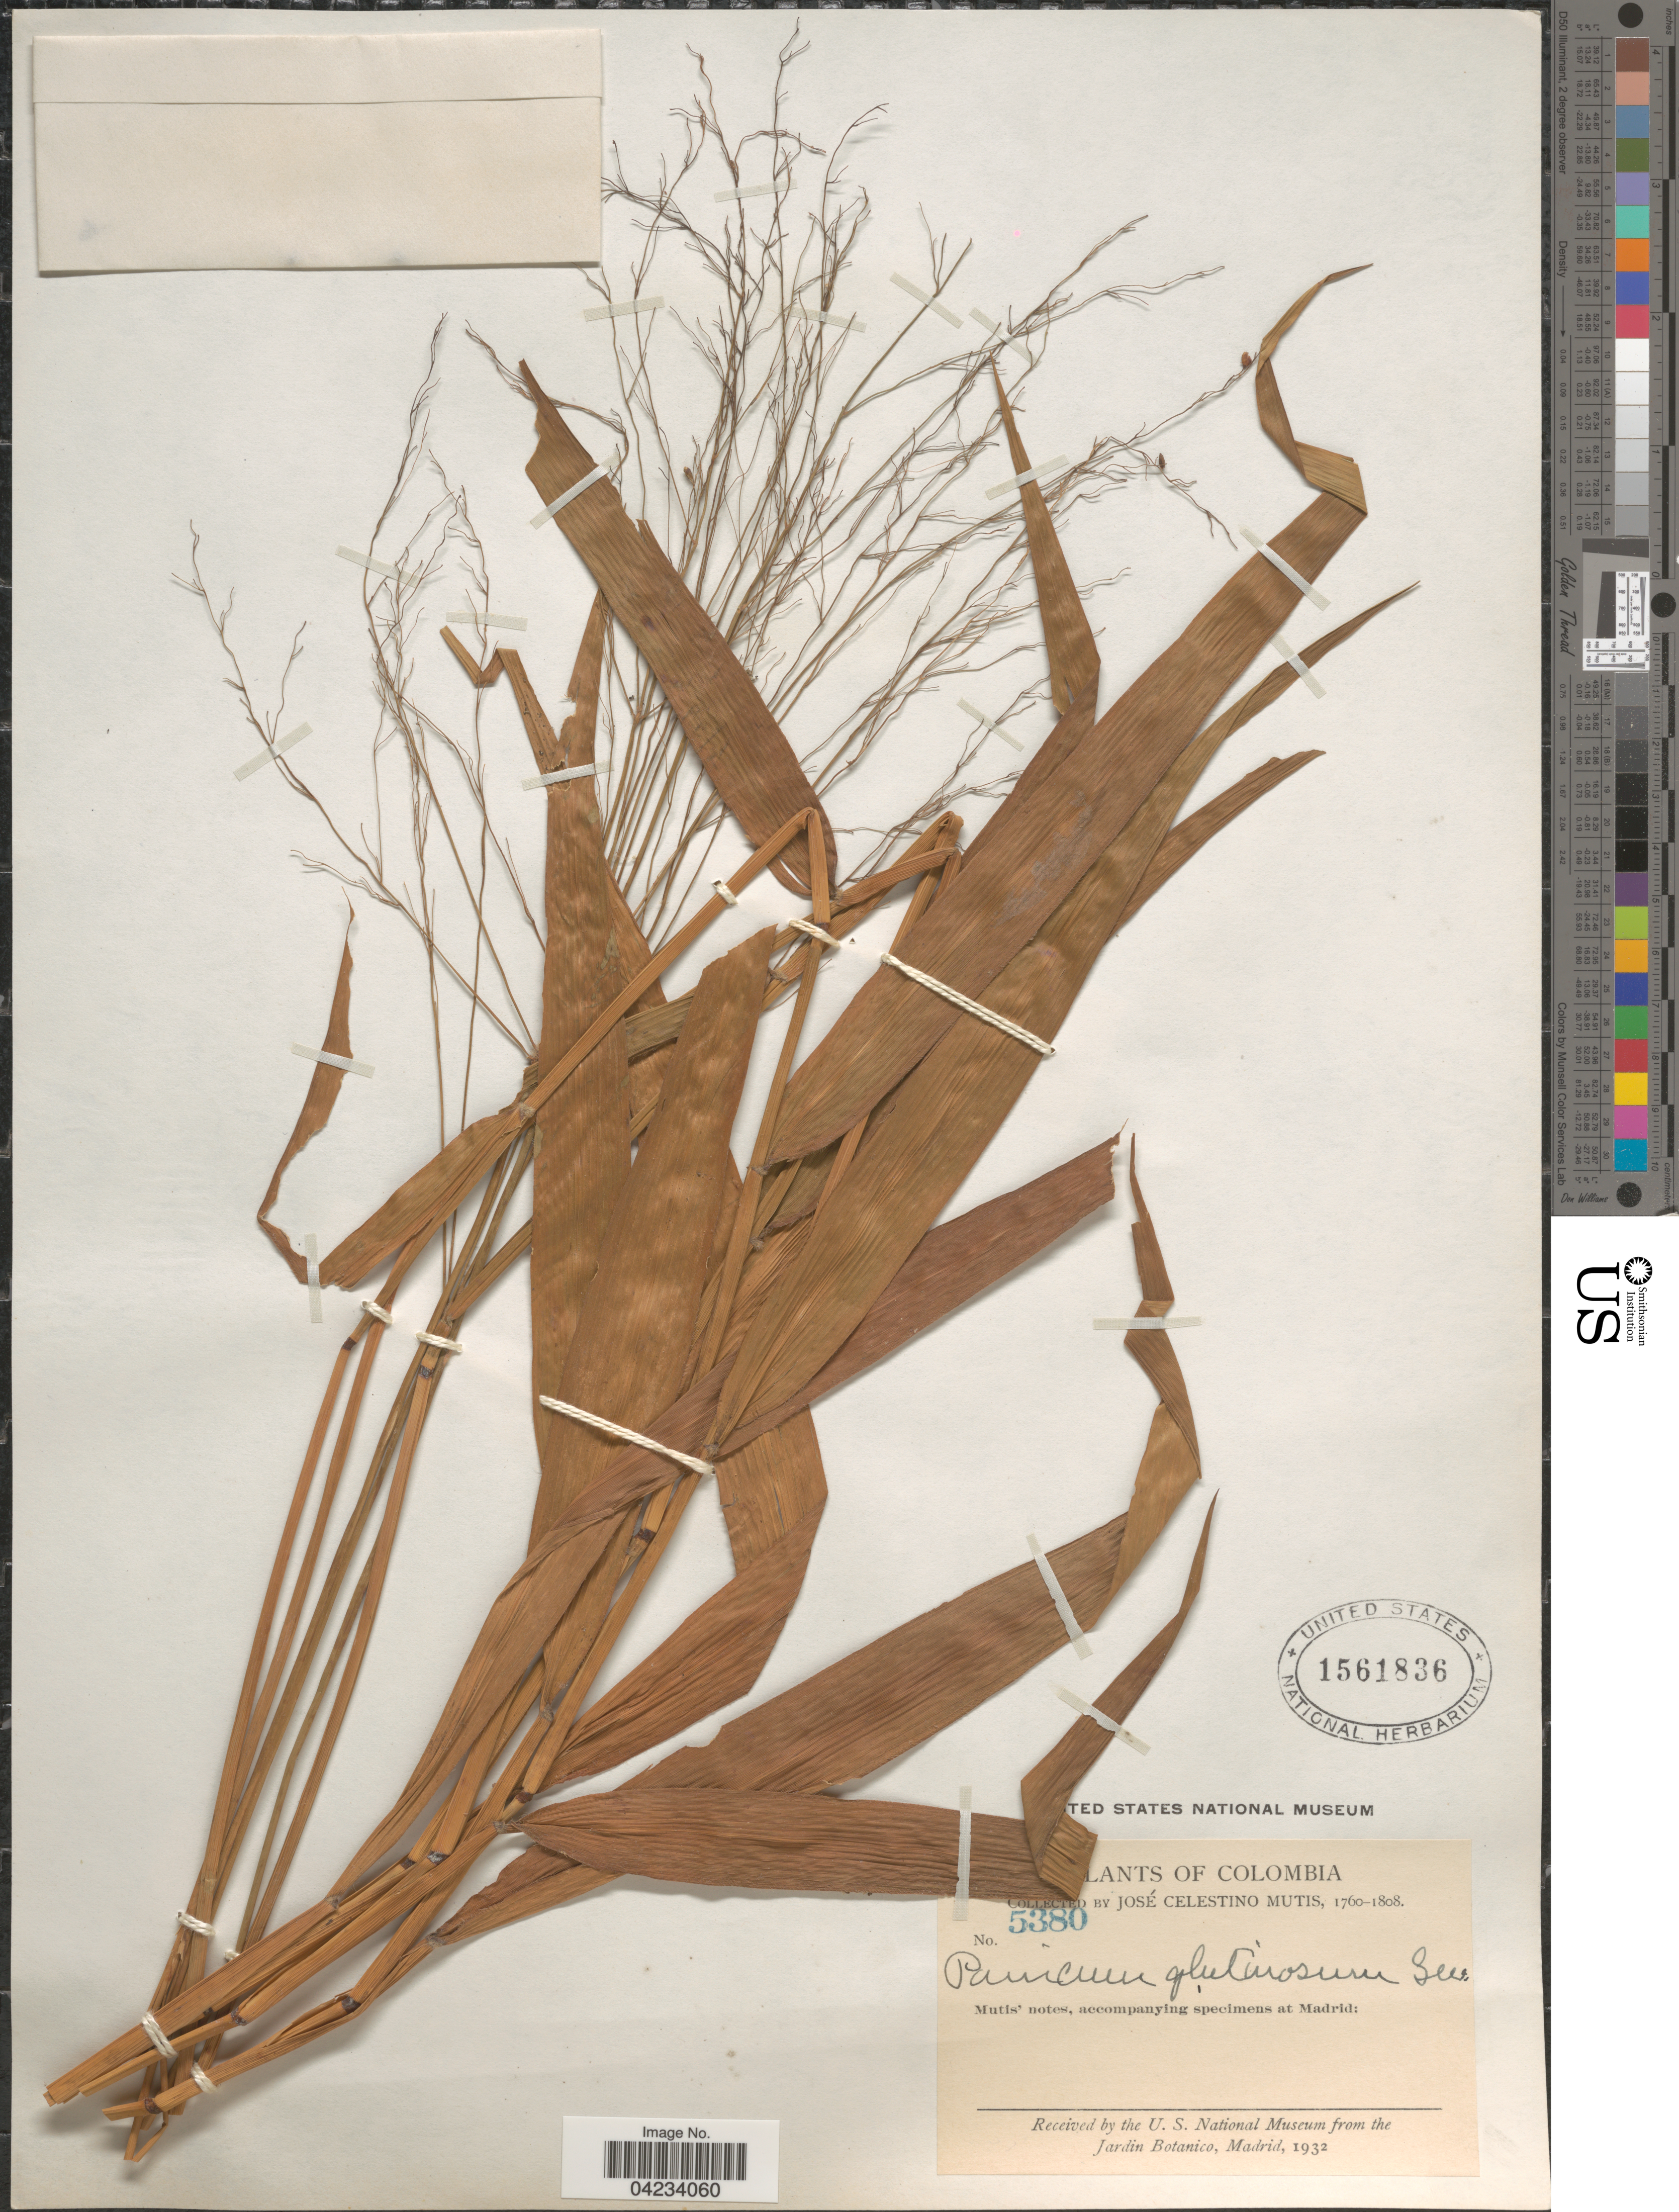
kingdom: Plantae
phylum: Tracheophyta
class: Liliopsida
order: Poales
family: Poaceae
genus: Homolepis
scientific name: Homolepis glutinosa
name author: (Sw.) Zuloaga & Soderstr.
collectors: J. C. B. Mutis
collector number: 5380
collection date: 1760/1808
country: Colombia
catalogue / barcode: US 1561836